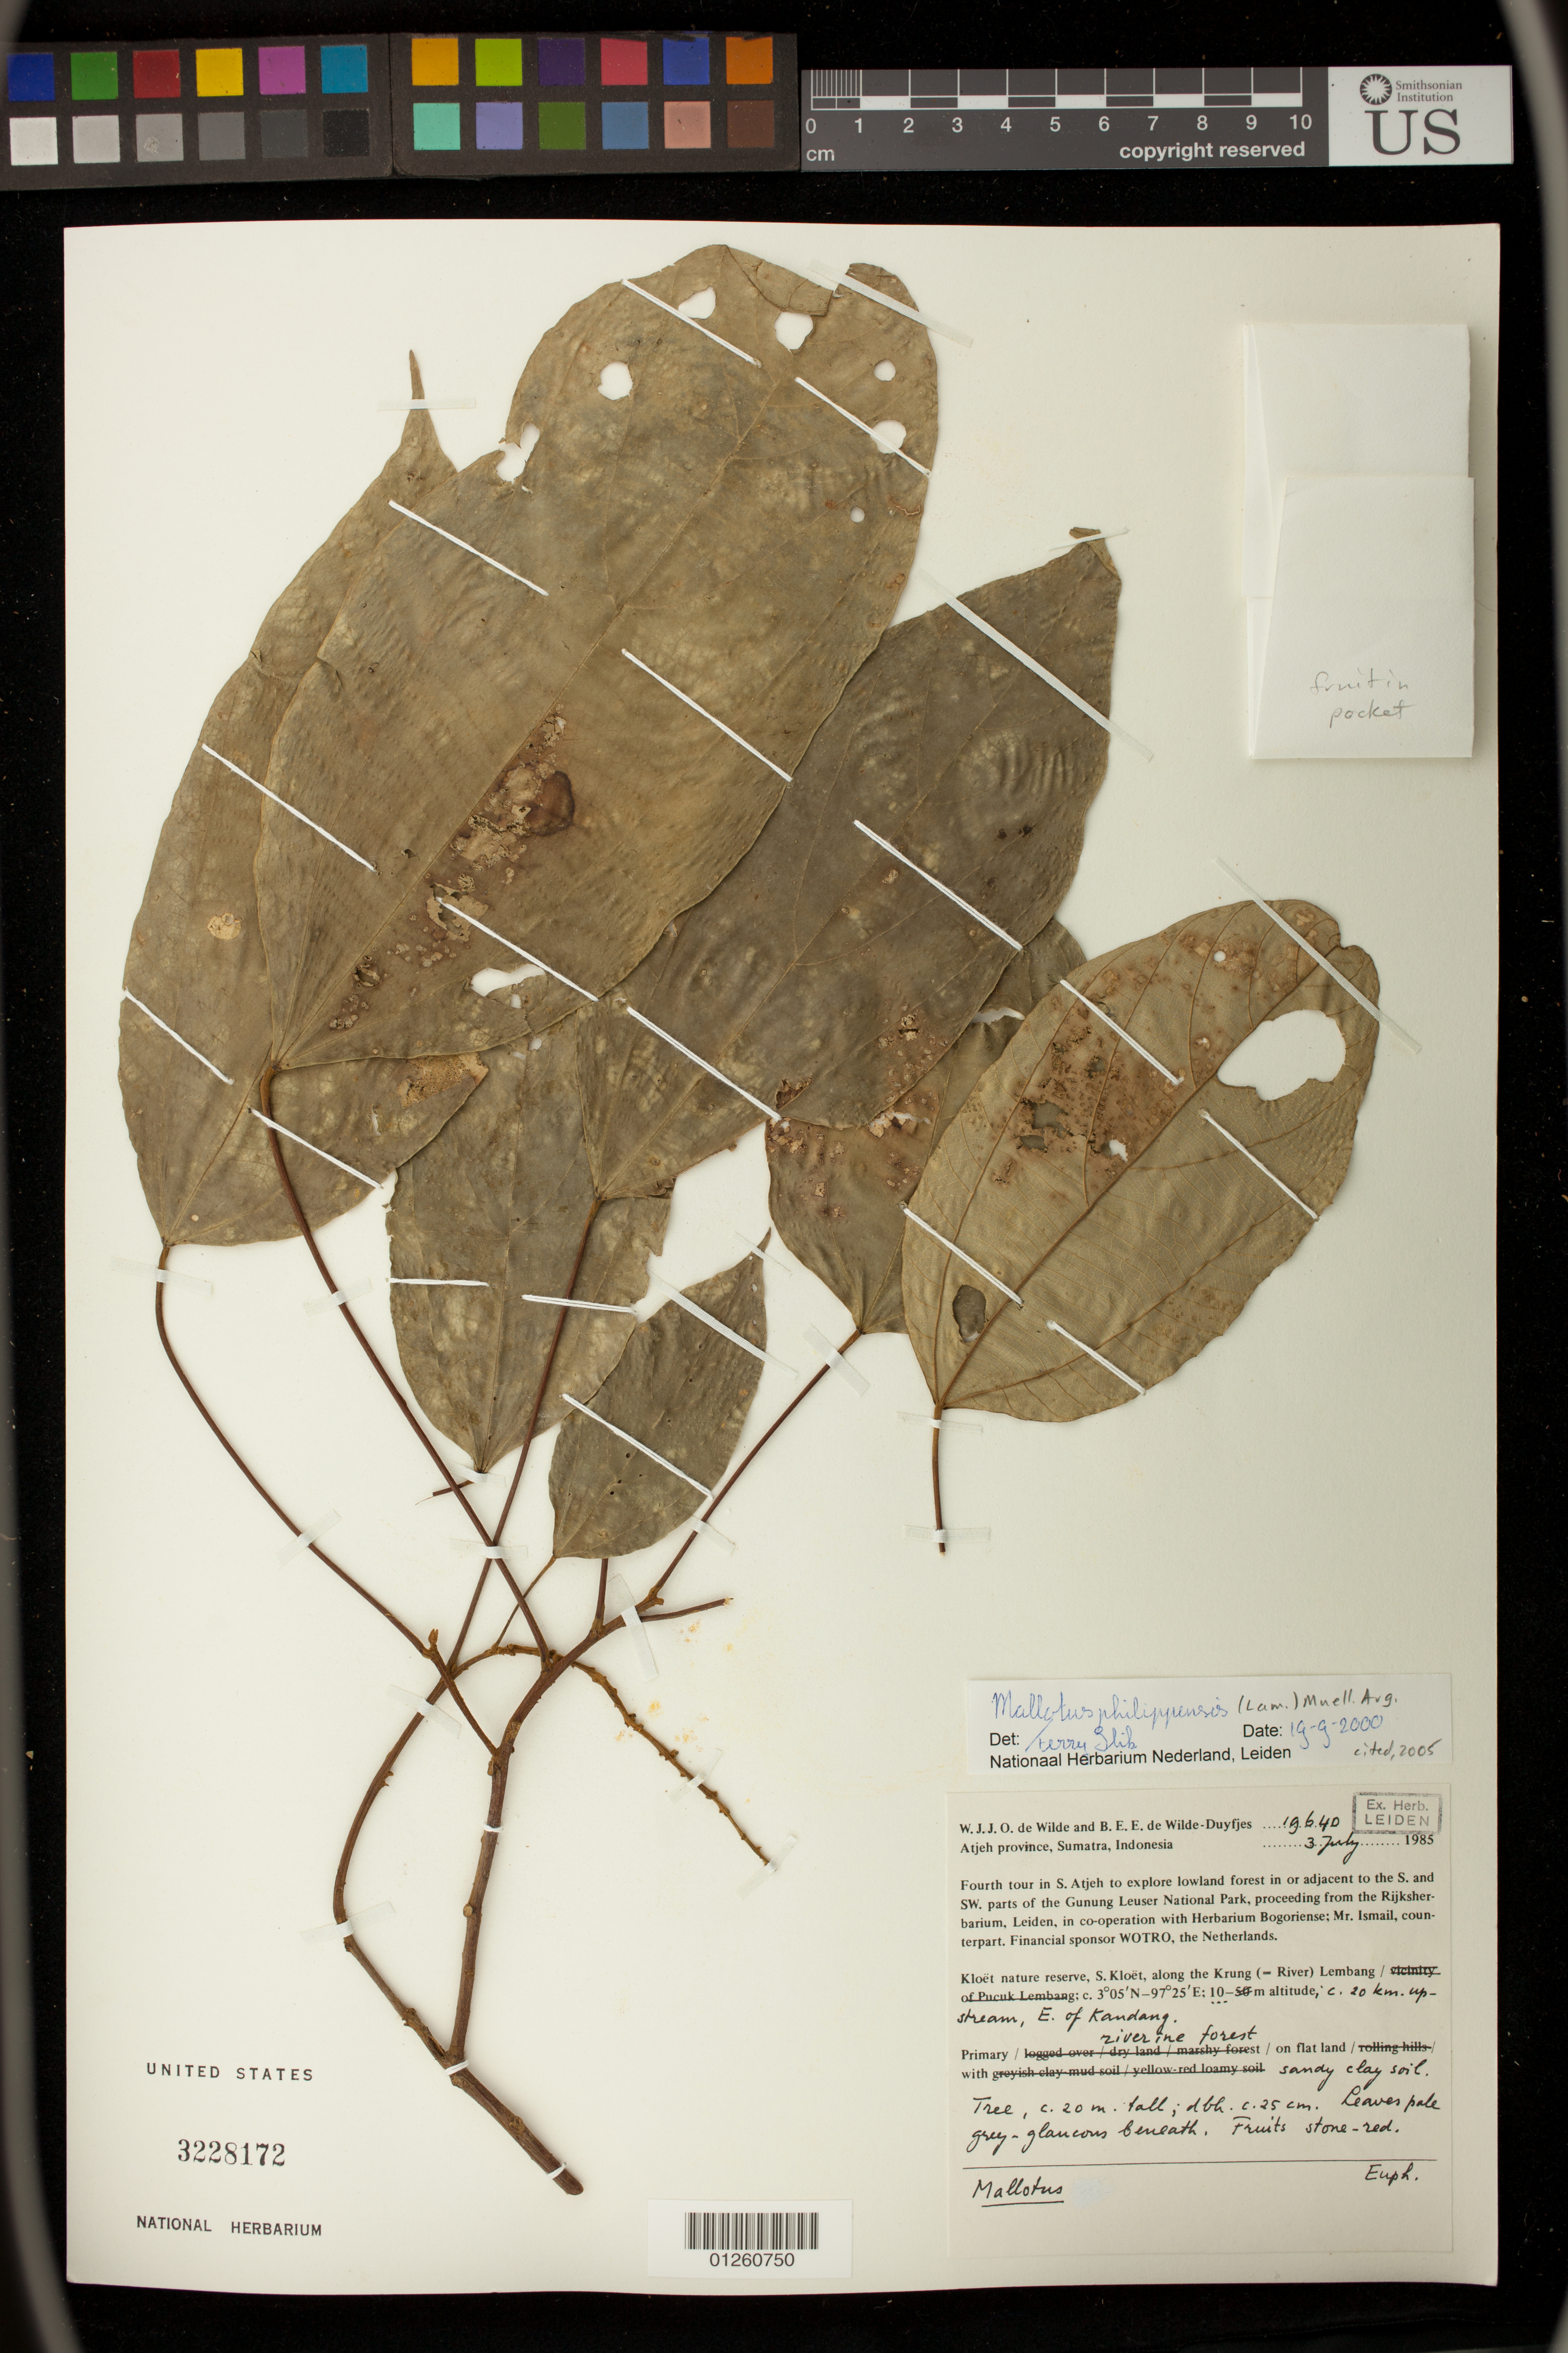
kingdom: Plantae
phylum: Tracheophyta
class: Magnoliopsida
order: Malpighiales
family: Euphorbiaceae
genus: Mallotus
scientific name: Mallotus philippensis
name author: (Lam.) Müll. Arg.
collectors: W. J. de Wilde & B. E. de Wilde-Duyfjes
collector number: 19640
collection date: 1985-07-03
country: Indonesia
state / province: Sumatra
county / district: Aceh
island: Sumatra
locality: Kloet nature reserve, S. Kloet, along the Krung (-River) Lembang, c. 20 km. upstream, E. of Kandang.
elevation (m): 10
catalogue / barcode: US 3228172